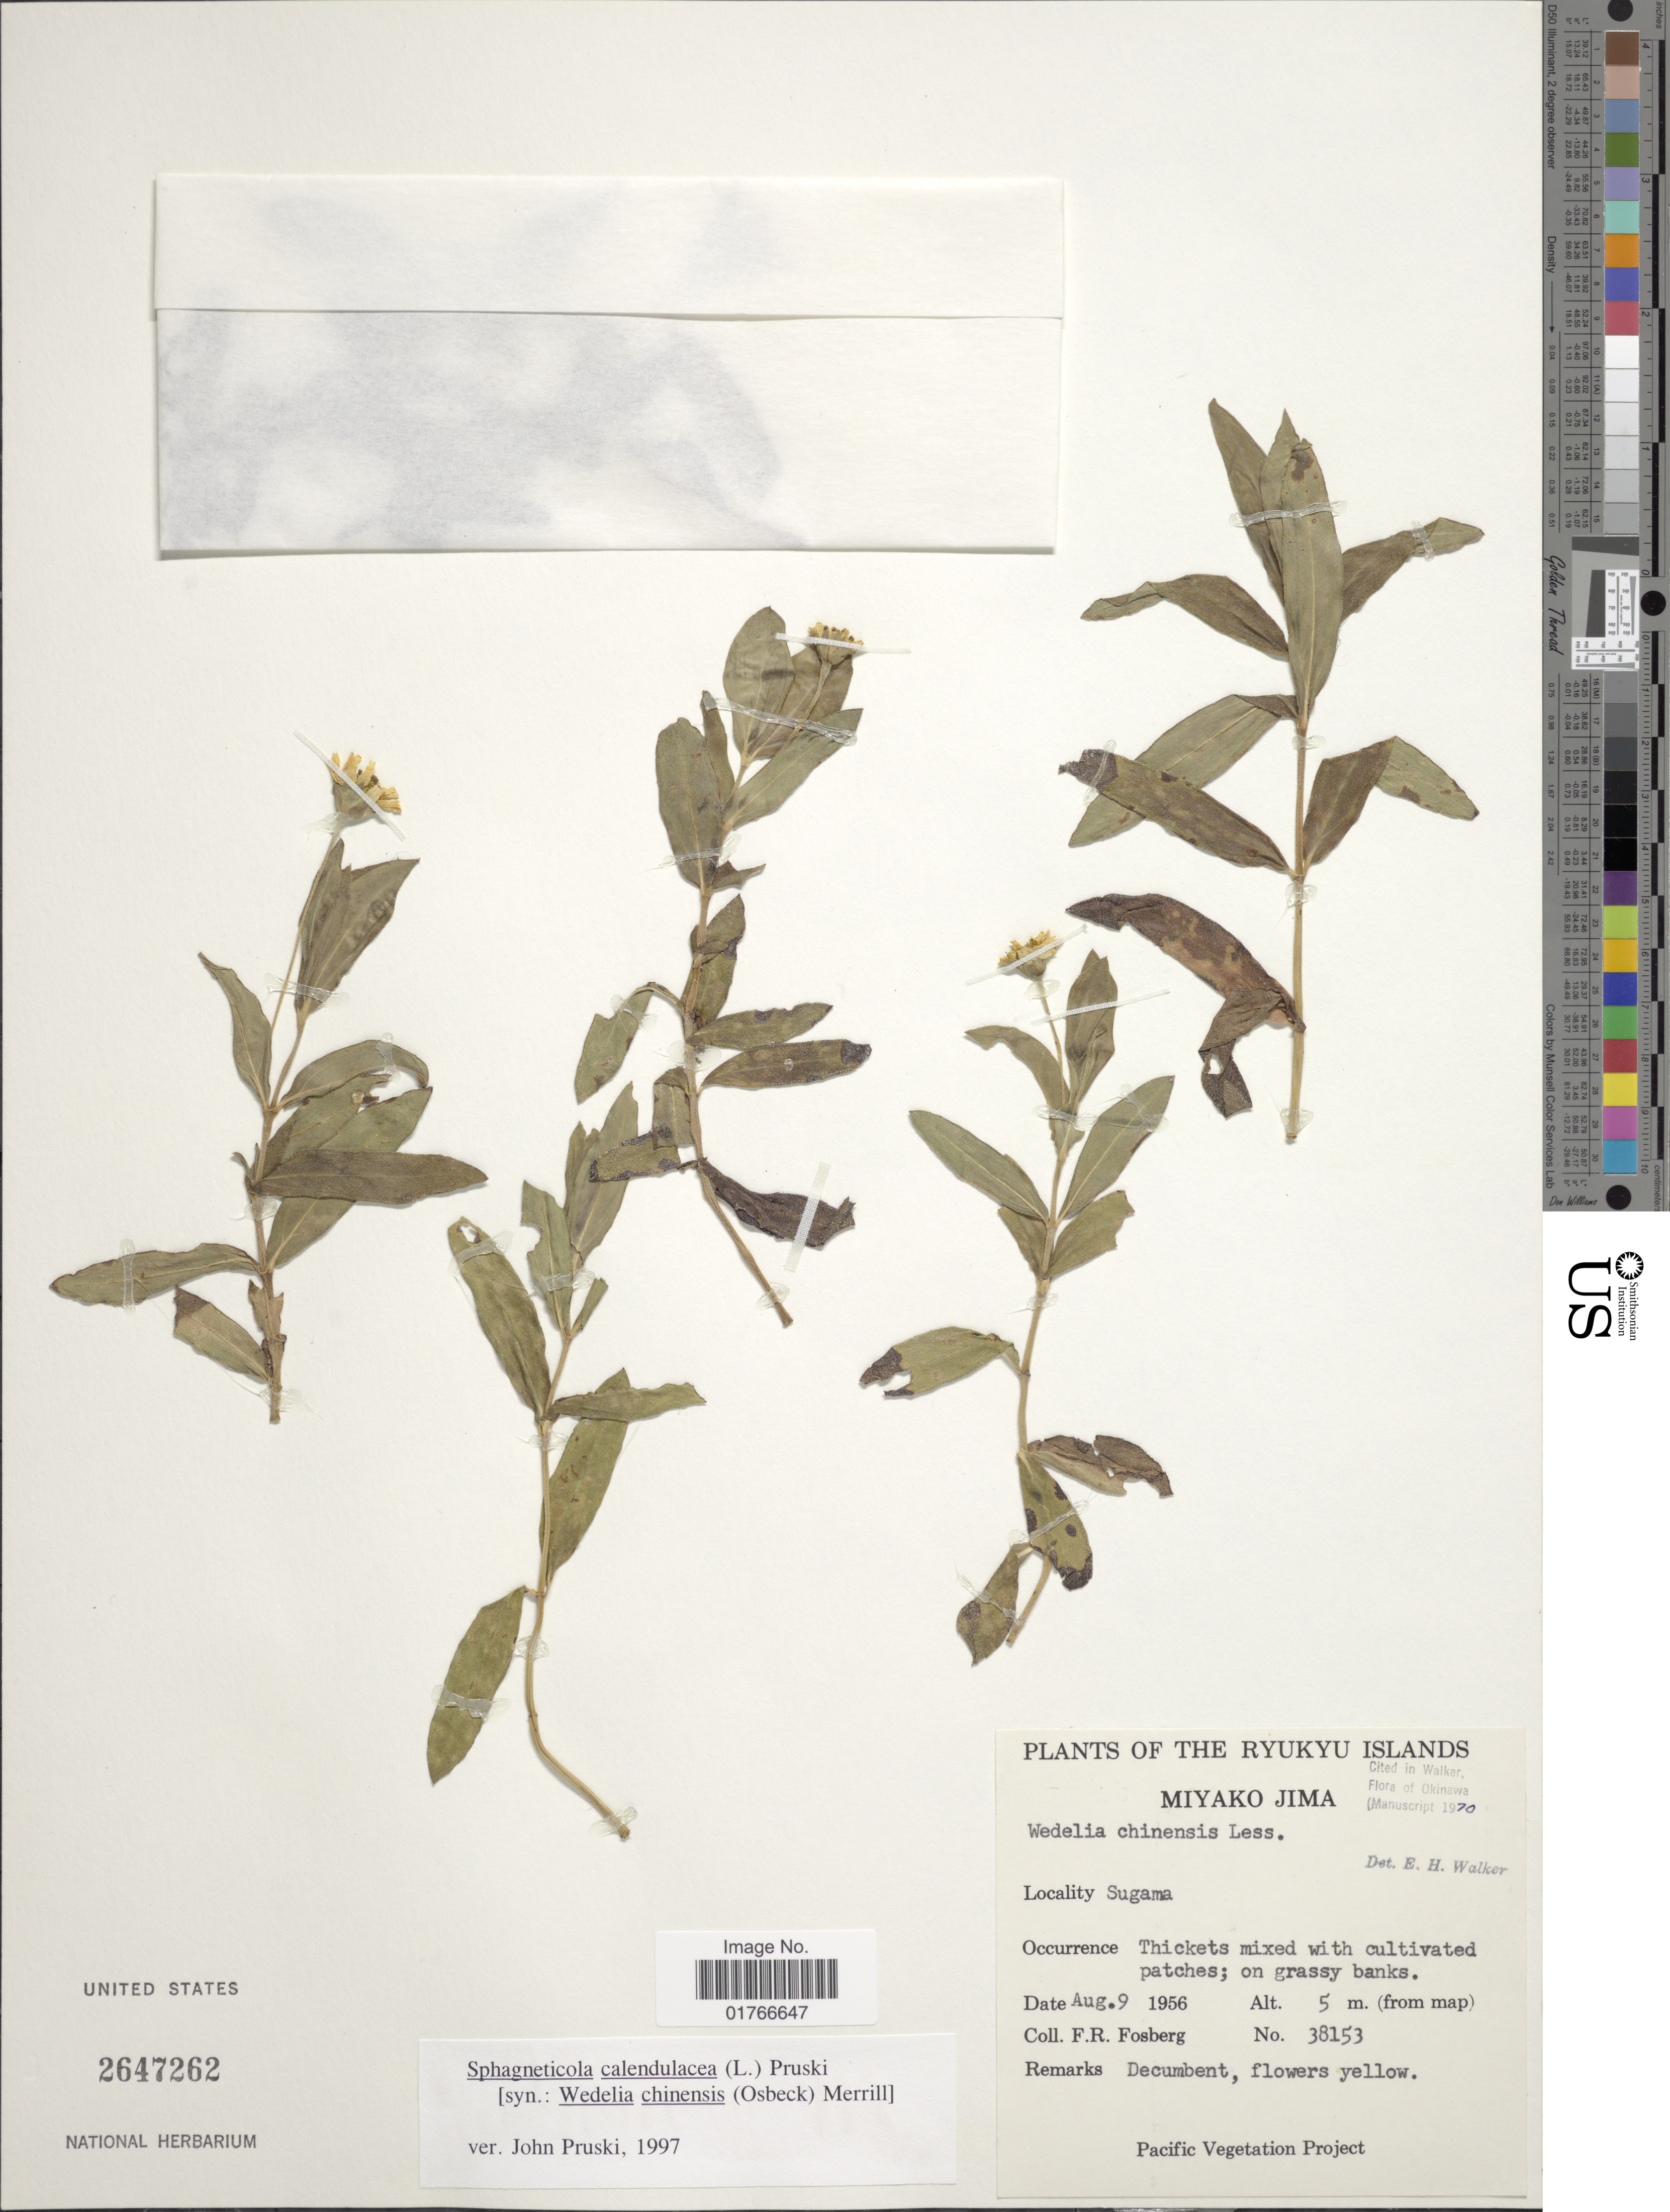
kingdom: Plantae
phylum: Tracheophyta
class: Magnoliopsida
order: Asterales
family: Asteraceae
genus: Sphagneticola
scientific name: Sphagneticola calendulacea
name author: (L.) Pruski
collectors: F. R. Fosberg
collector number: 38153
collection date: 1956-08-09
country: Japan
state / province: Okinawa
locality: Ryukyu Islands, Muyako Jima, Sugama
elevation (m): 5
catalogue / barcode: US 2647262